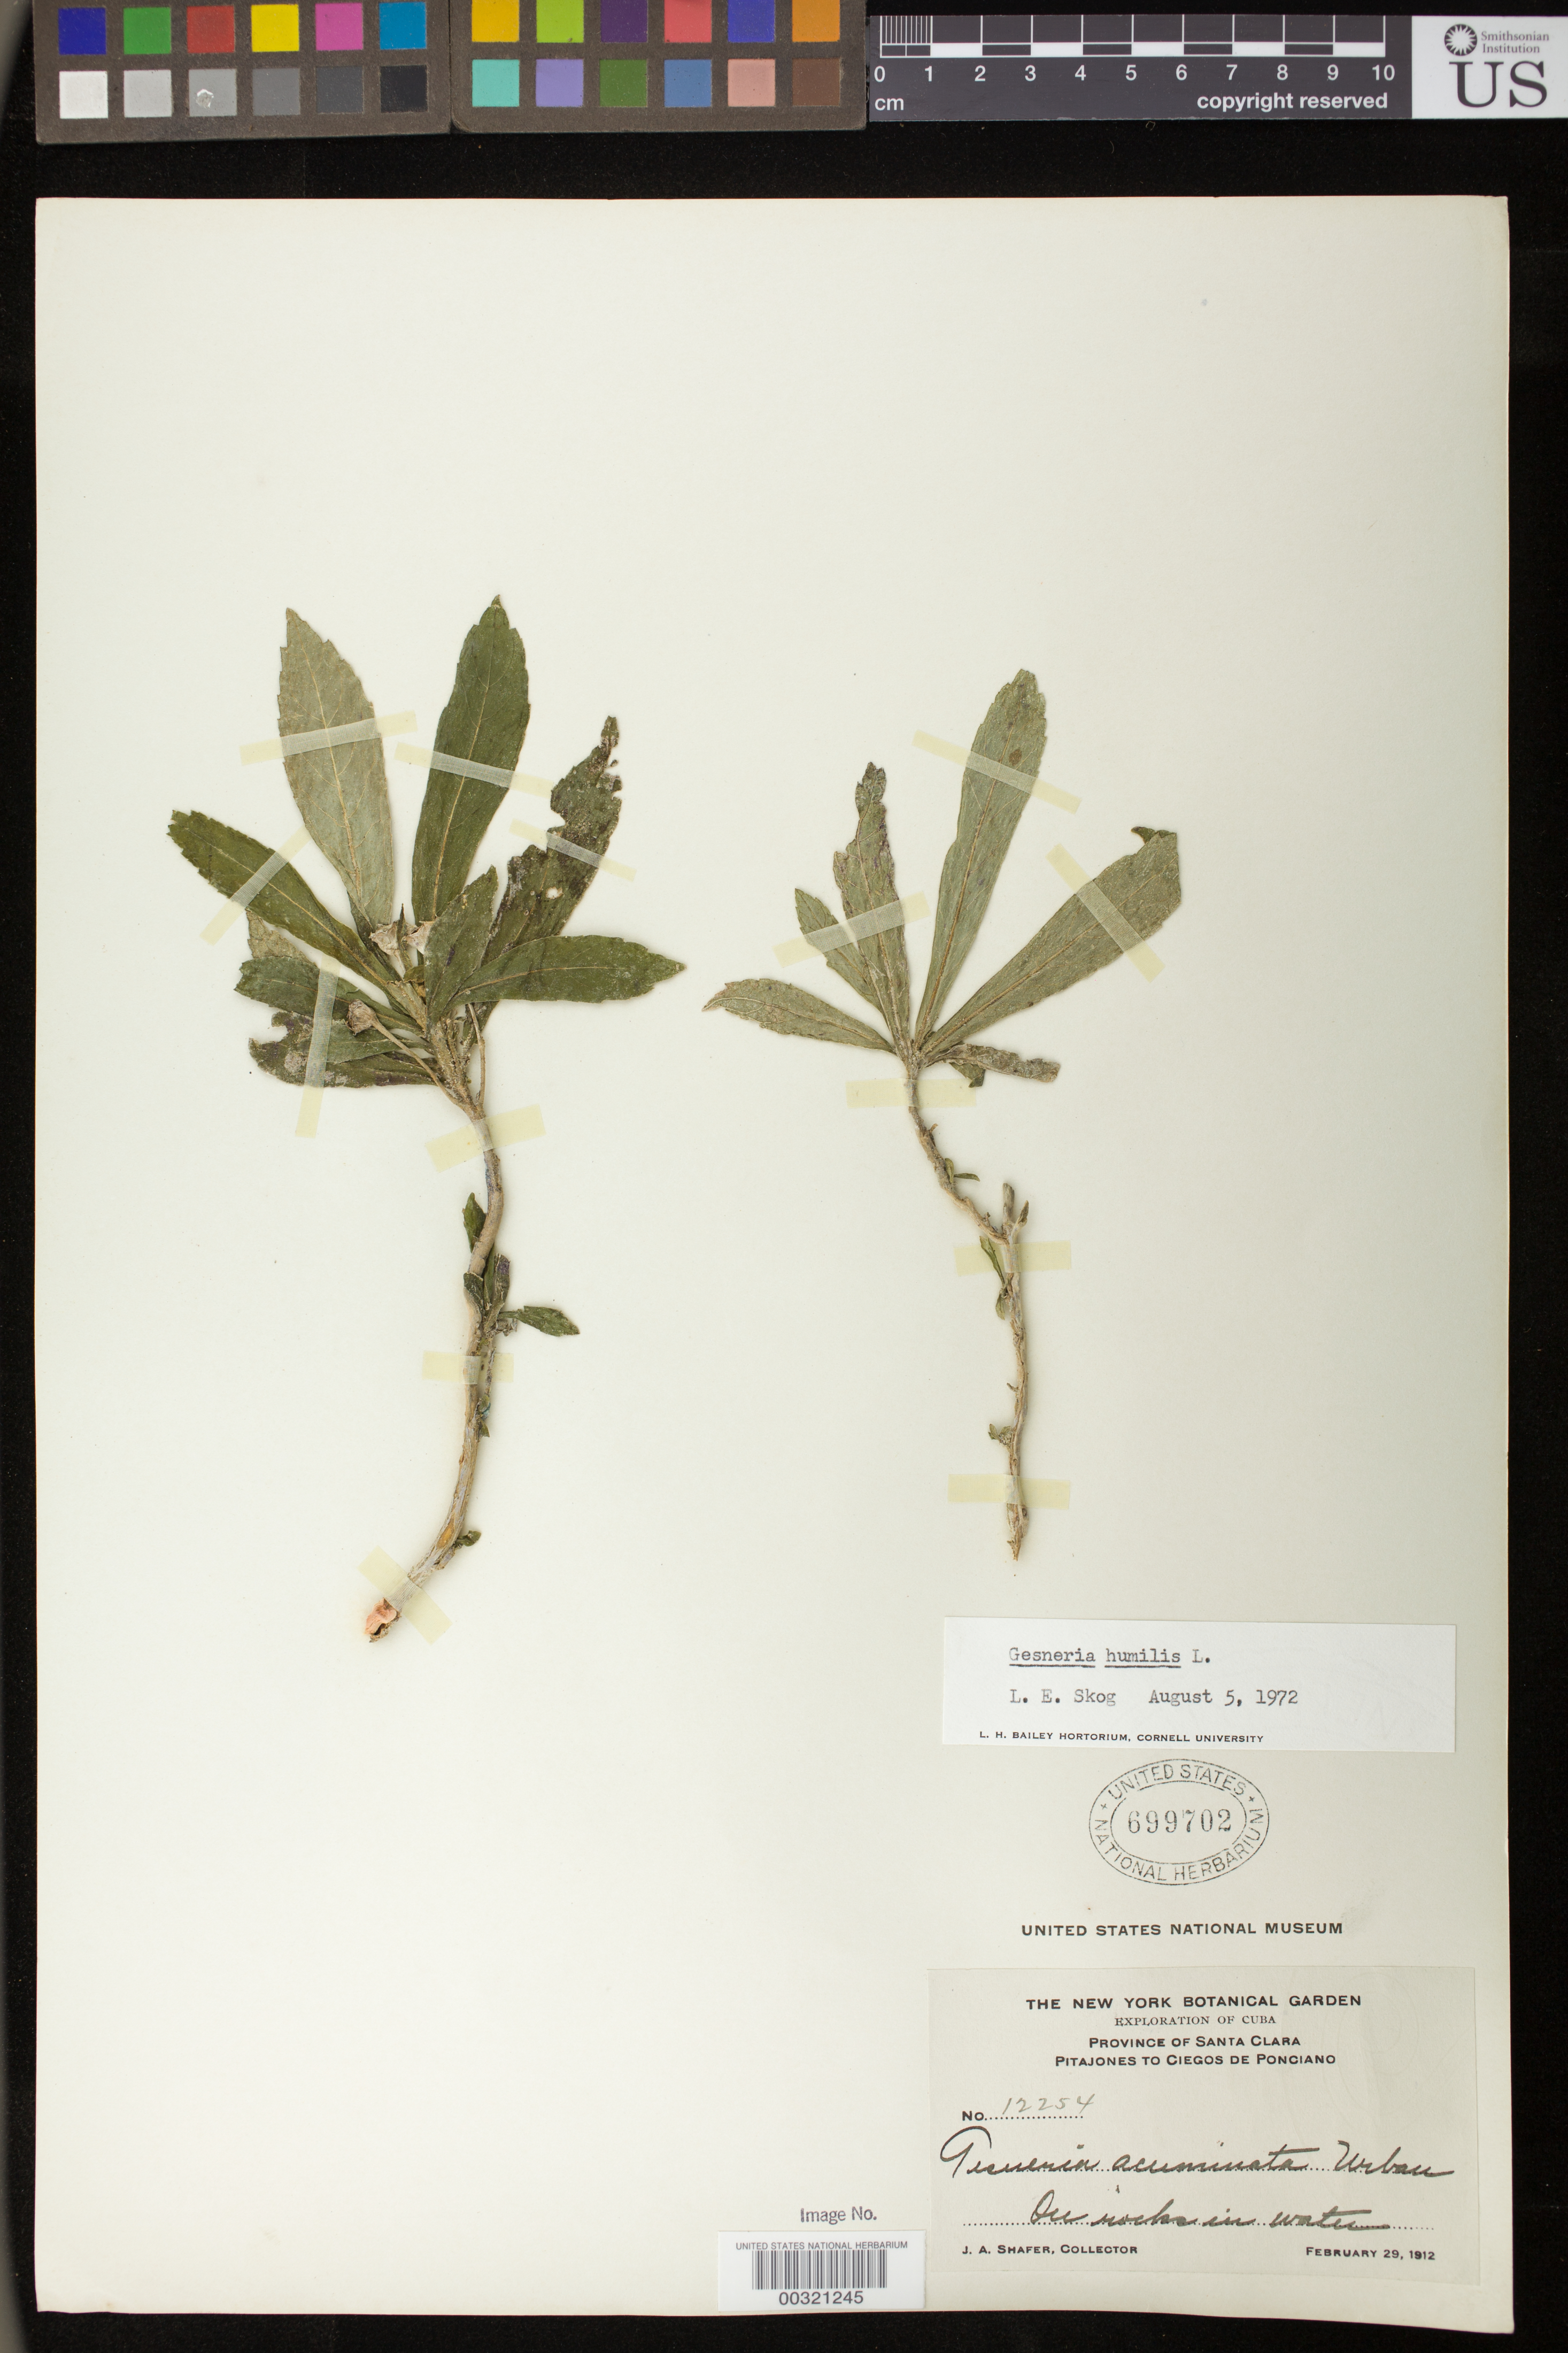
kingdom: Plantae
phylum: Tracheophyta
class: Magnoliopsida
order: Lamiales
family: Gesneriaceae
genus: Gesneria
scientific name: Gesneria humilis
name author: L.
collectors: J. A. Shafer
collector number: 12254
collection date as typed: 29 Feb 1912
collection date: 1912-02-29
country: Cuba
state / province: Las Villas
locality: Pitajones to Ciegos de Ponciano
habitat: On rocks in water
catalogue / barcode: US 699702